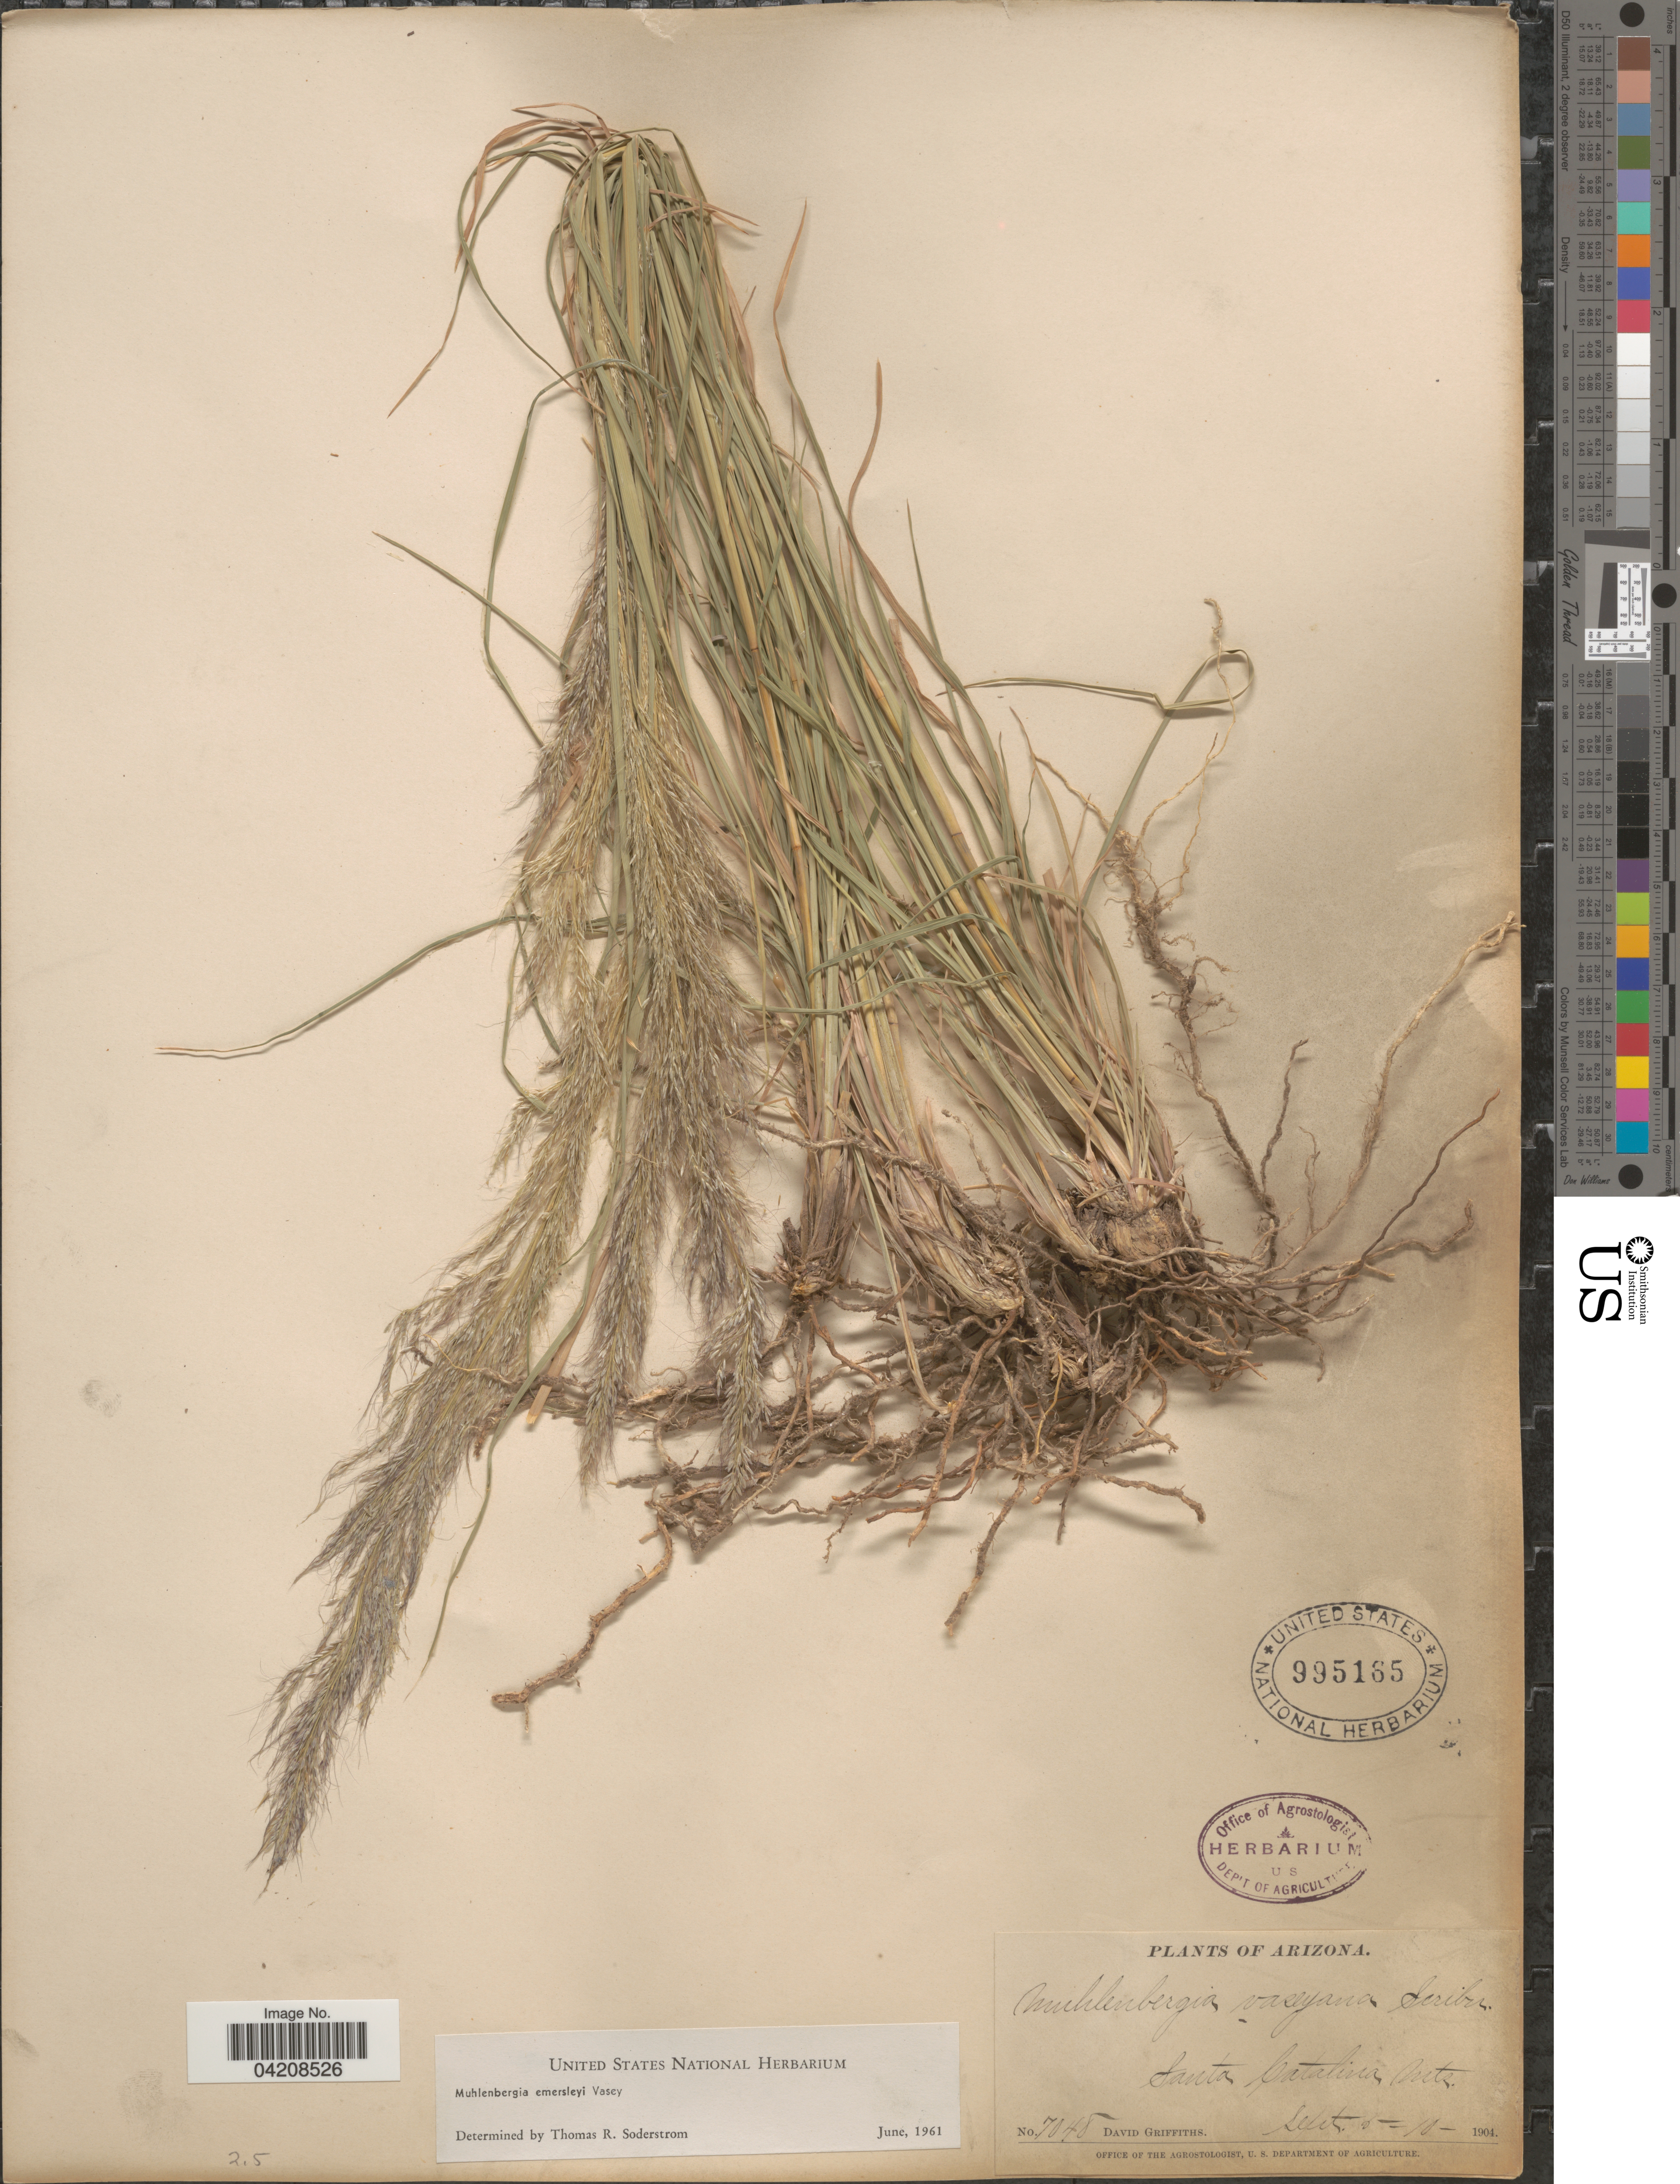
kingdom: Plantae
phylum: Tracheophyta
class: Liliopsida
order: Poales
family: Poaceae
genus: Muhlenbergia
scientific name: Muhlenbergia emersleyi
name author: Vasey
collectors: D. Griffiths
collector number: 7048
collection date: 1904-09-05/1904-09-10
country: United States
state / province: Arizona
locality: Santa Catalina Mts.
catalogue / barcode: US 995165